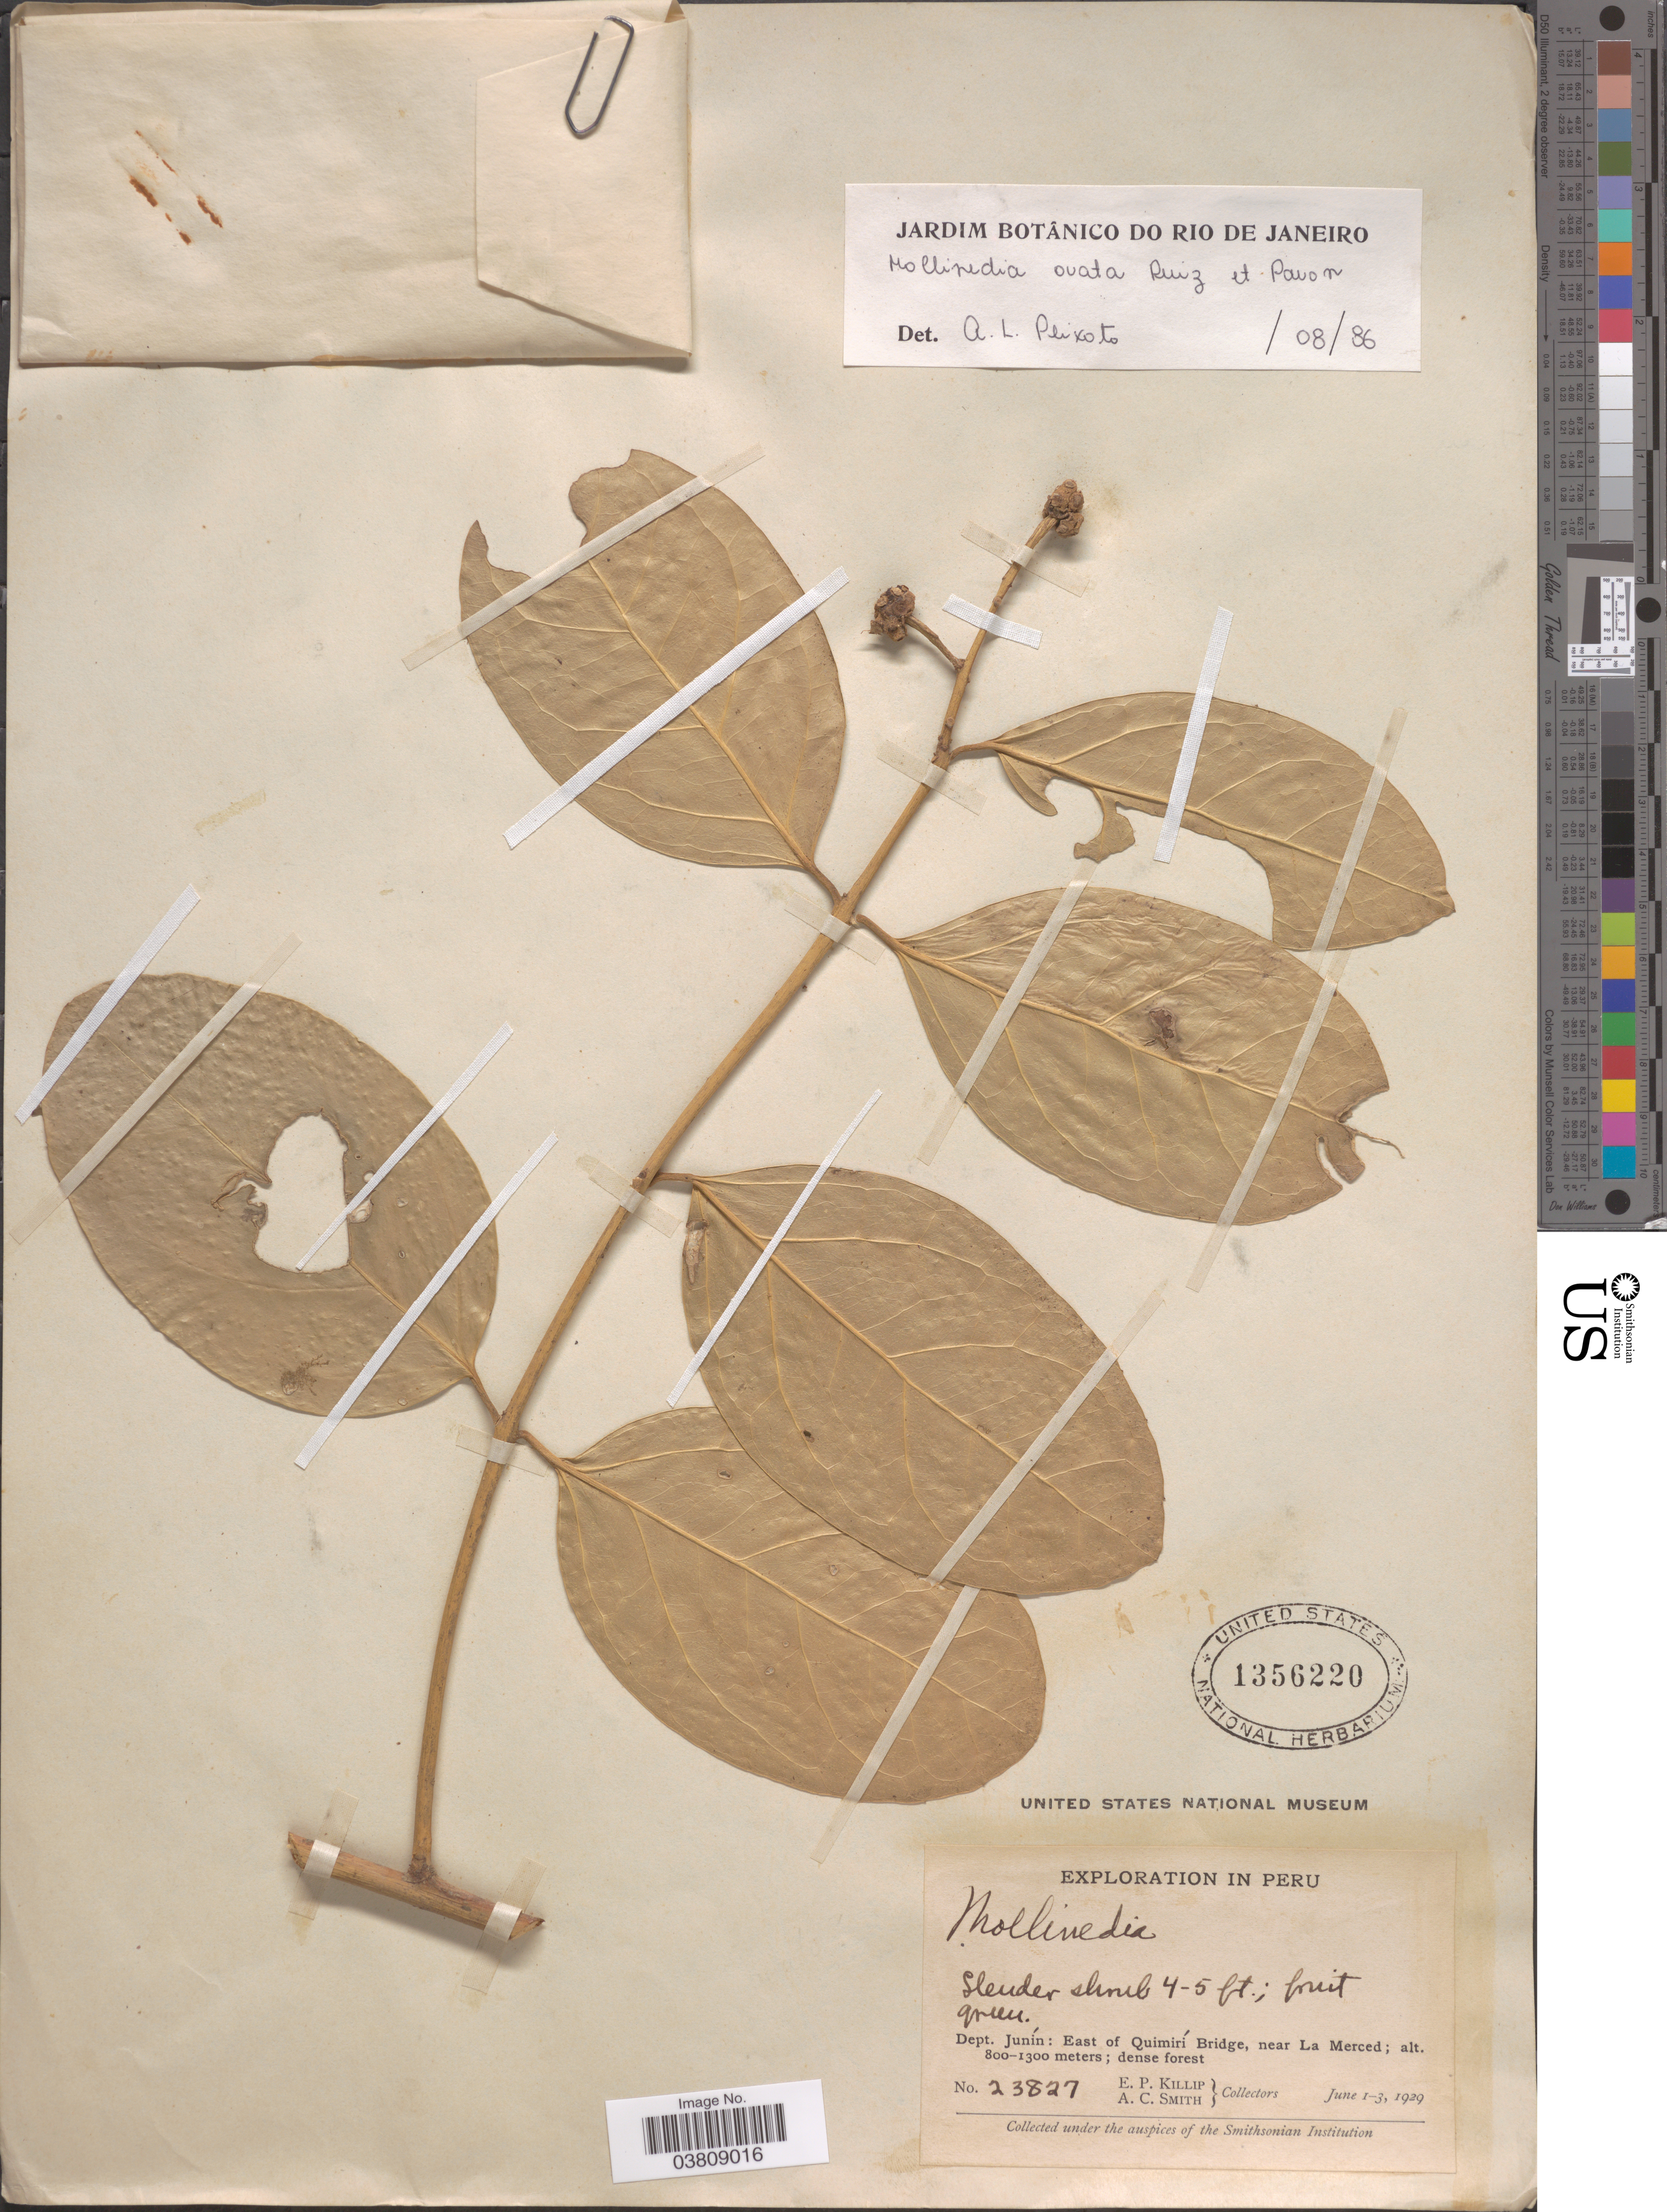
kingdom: Plantae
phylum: Tracheophyta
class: Magnoliopsida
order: Laurales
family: Monimiaceae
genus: Mollinedia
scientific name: Mollinedia ovata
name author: Ruiz & Pav.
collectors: E. P. Killip & A. C. Smith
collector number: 23827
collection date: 1929-06-01/1929-06-03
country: Peru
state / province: Junín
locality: Dept. Junín: East of Quimirí Bridge, near La Merced.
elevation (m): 800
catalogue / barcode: US 1356220